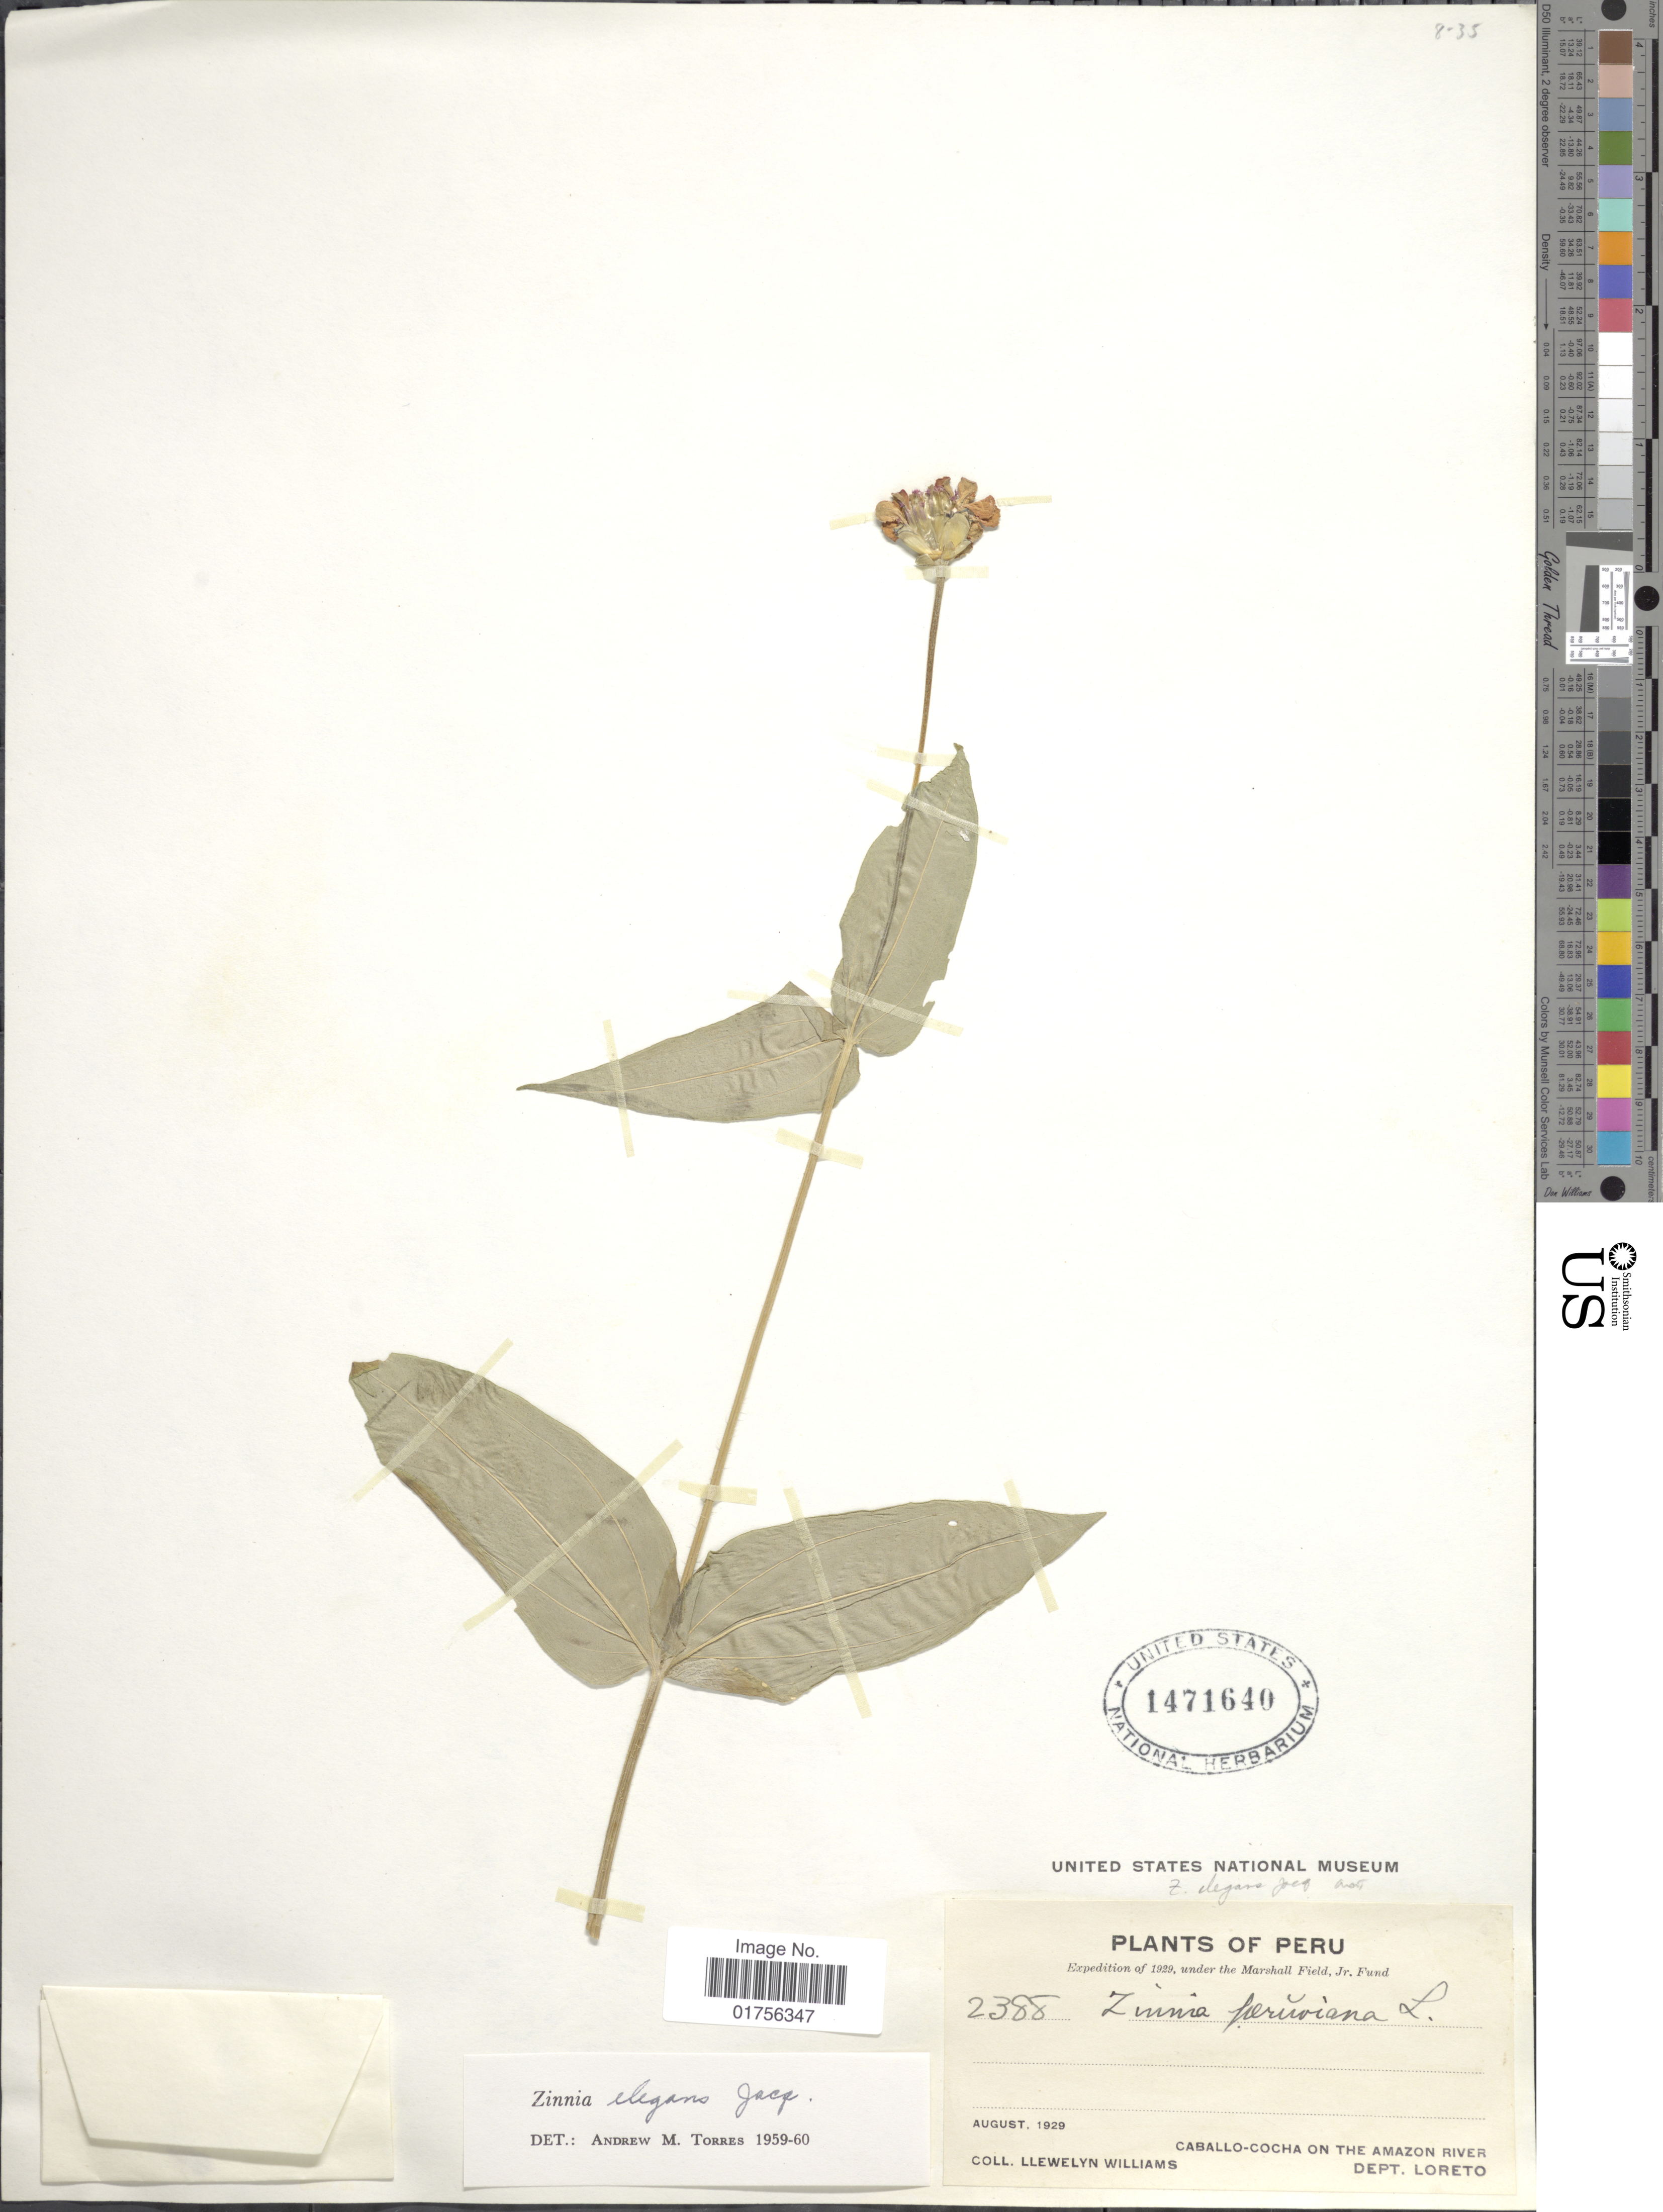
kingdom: Plantae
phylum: Tracheophyta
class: Magnoliopsida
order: Asterales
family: Asteraceae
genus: Zinnia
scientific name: Zinnia elegans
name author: Jacq.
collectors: Ll. Williams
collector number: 2388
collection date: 1829-08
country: Peru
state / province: Loreto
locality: Caballo-Cocha on the Amazon River, Dept. Loreto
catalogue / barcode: US 1471640